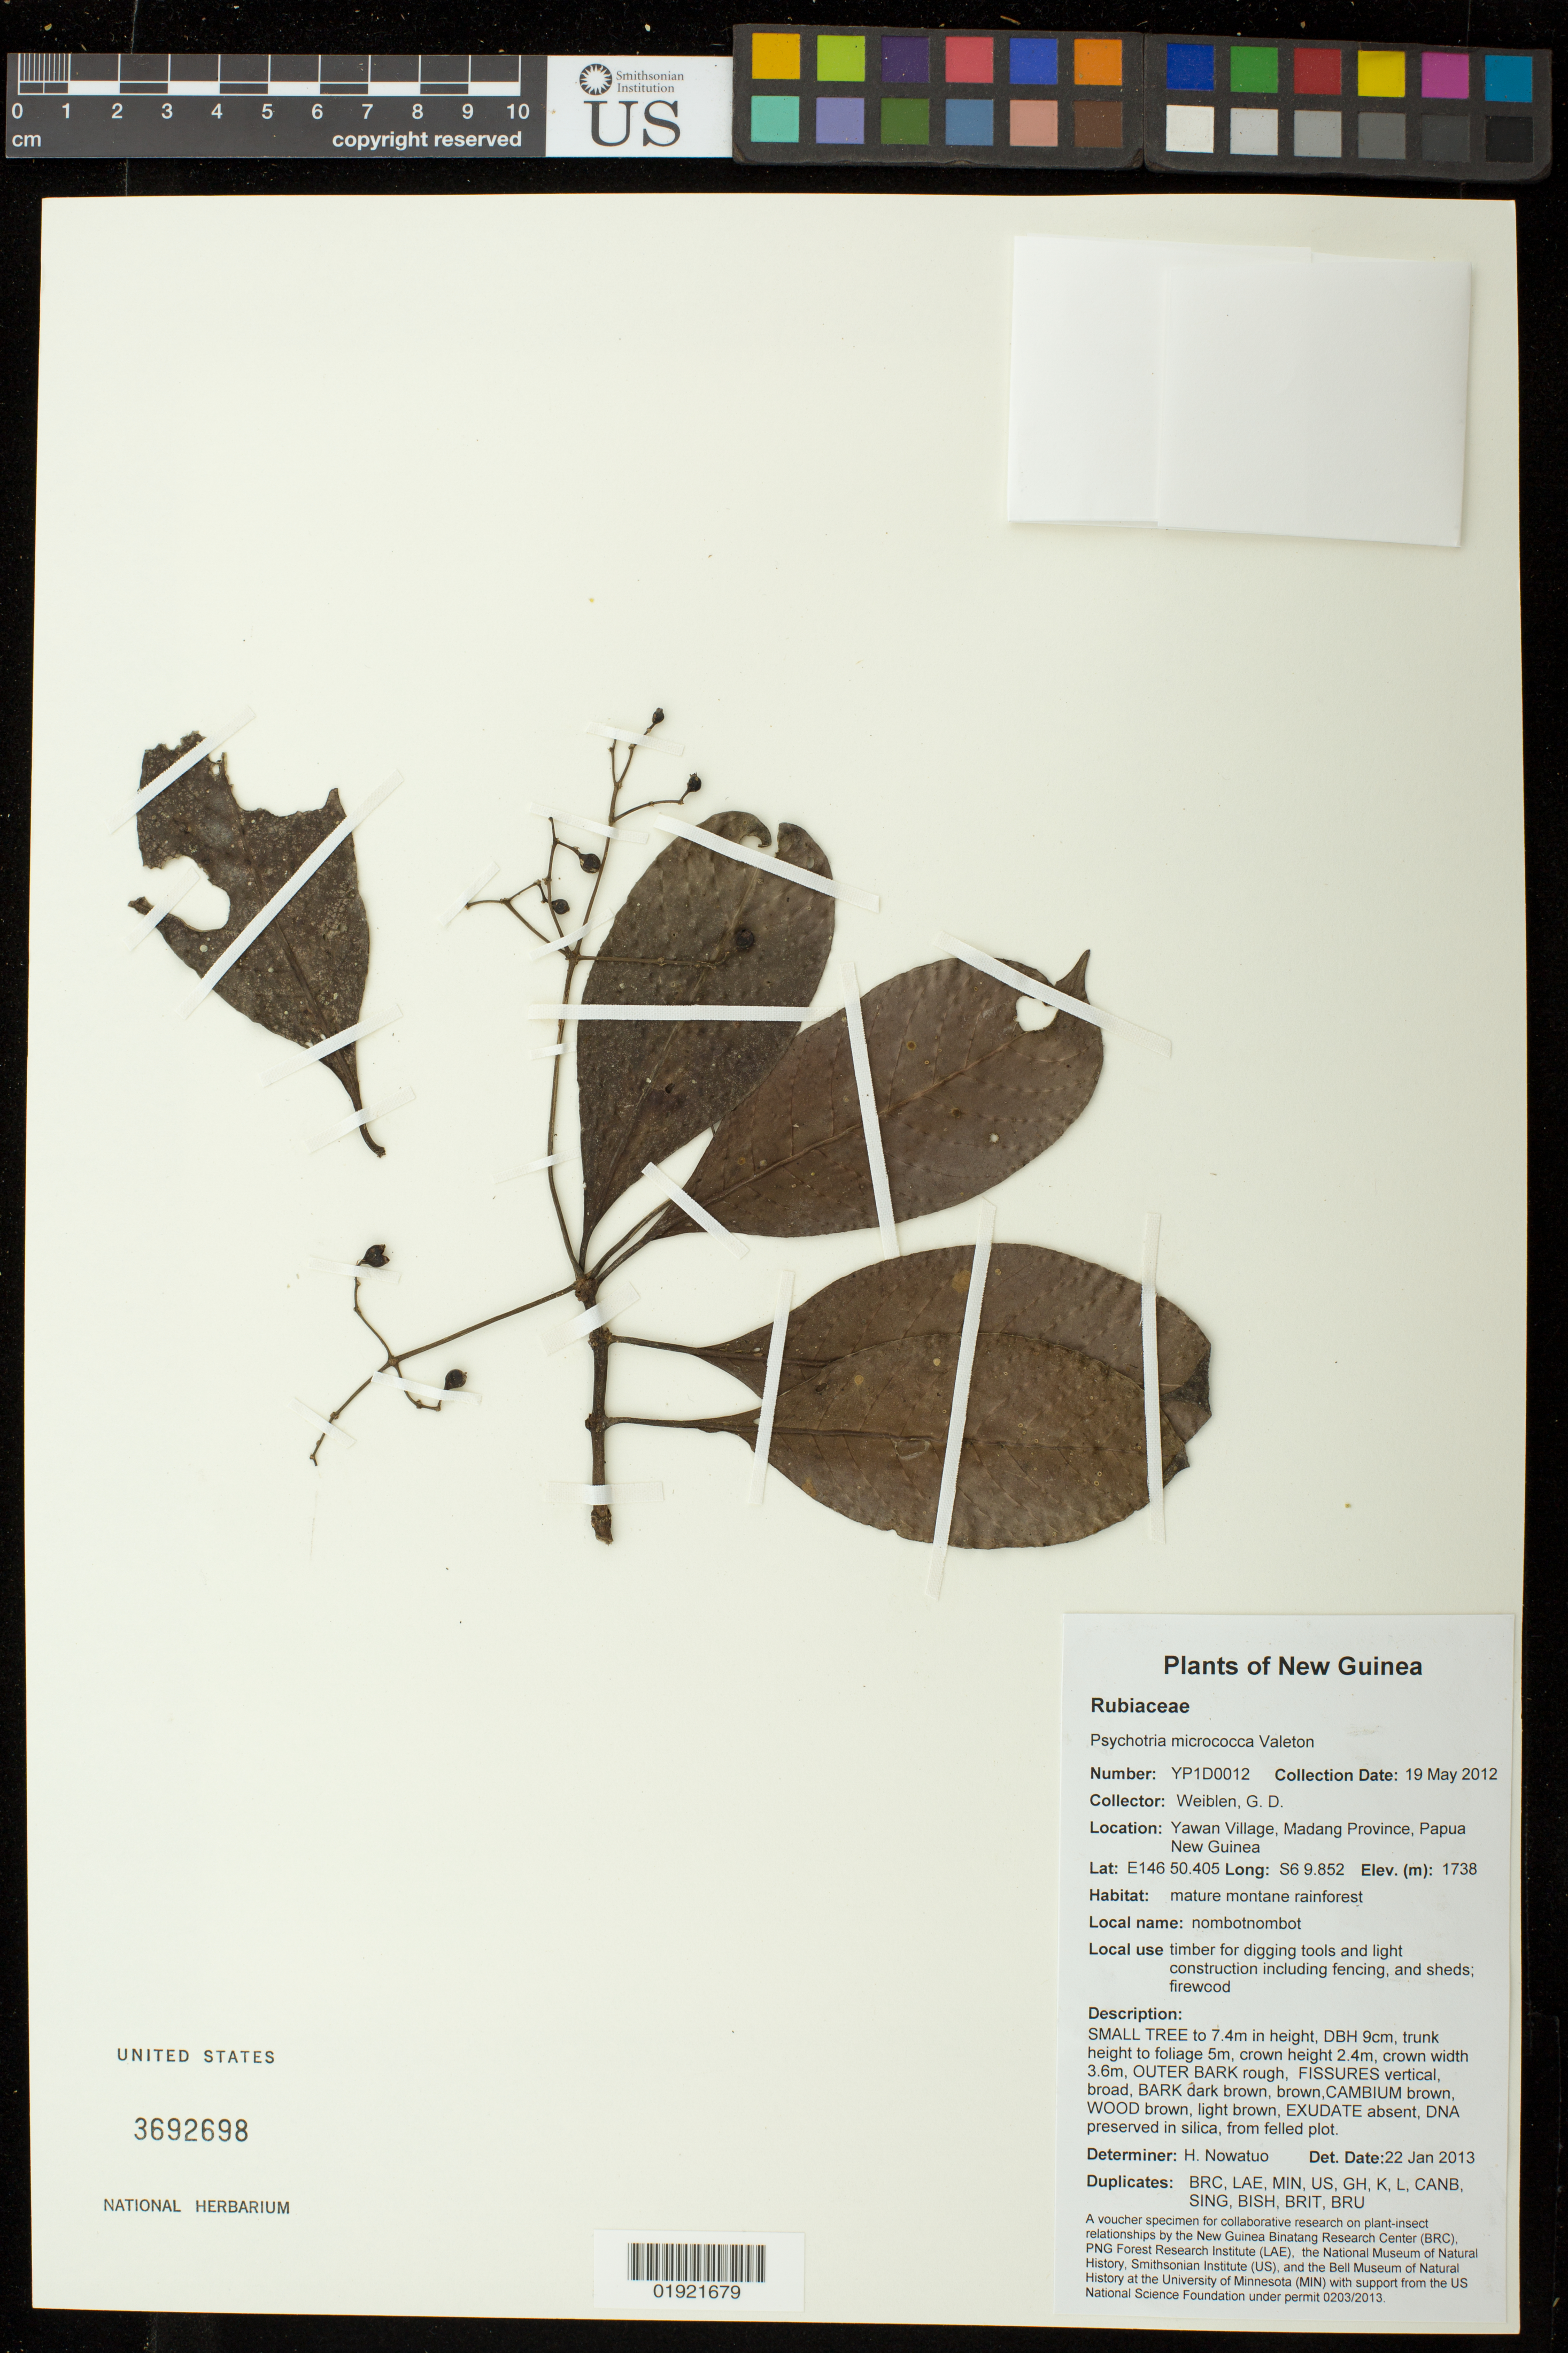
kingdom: Plantae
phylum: Tracheophyta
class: Magnoliopsida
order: Gentianales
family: Rubiaceae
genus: Psychotria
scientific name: Psychotria micrococca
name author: (Lauterb. & Shumann) Valeton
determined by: Nowatuo, H.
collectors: G. D. Weiblen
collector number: YP1D0012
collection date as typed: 19 May 2012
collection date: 2012-05-19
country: Papua New Guinea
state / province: Madang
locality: Yawan Village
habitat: mature montane rainforest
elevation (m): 1738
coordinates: S6 9.852, E146 50.405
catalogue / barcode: US 3692698